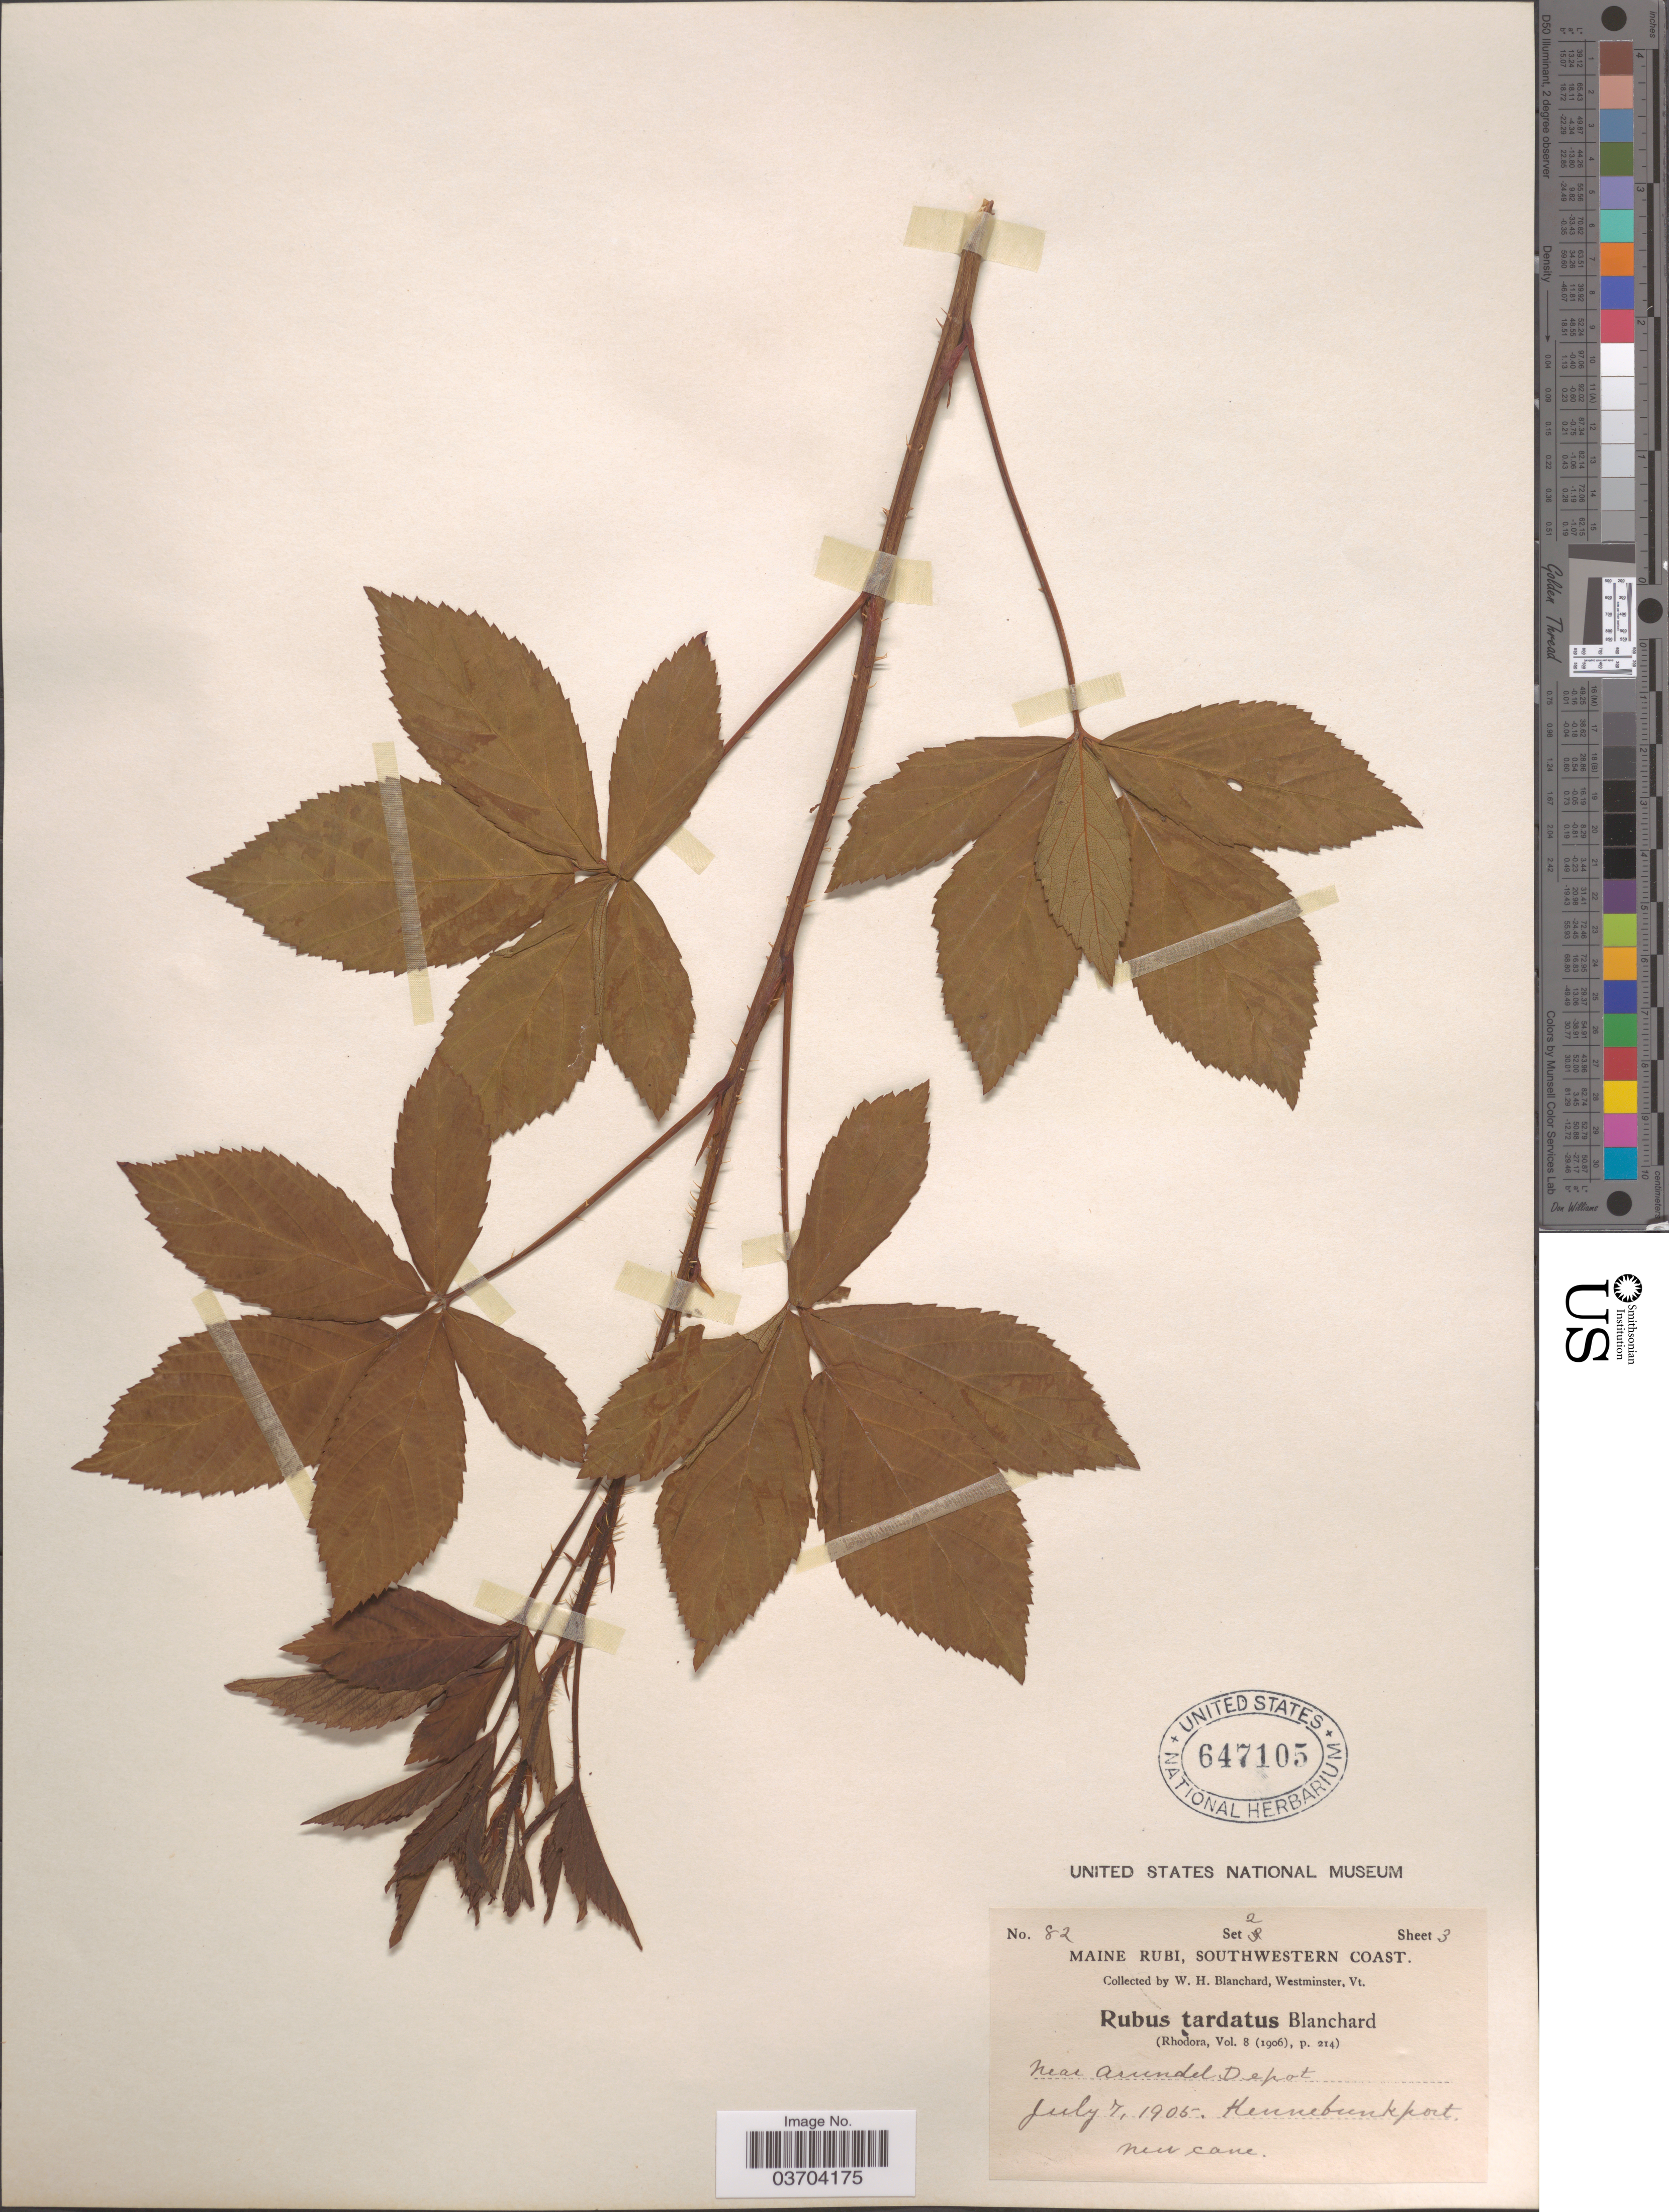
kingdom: Plantae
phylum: Tracheophyta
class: Magnoliopsida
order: Rosales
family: Rosaceae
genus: Rubus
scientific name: Rubus amicalis x R. nigricans Rydb. in Britton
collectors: W. H. Blanchard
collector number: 82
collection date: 1905-07-07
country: United States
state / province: Maine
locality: Southwestern Coast. Near Arundel Depot. Kennbunkport.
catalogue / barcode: US 647105